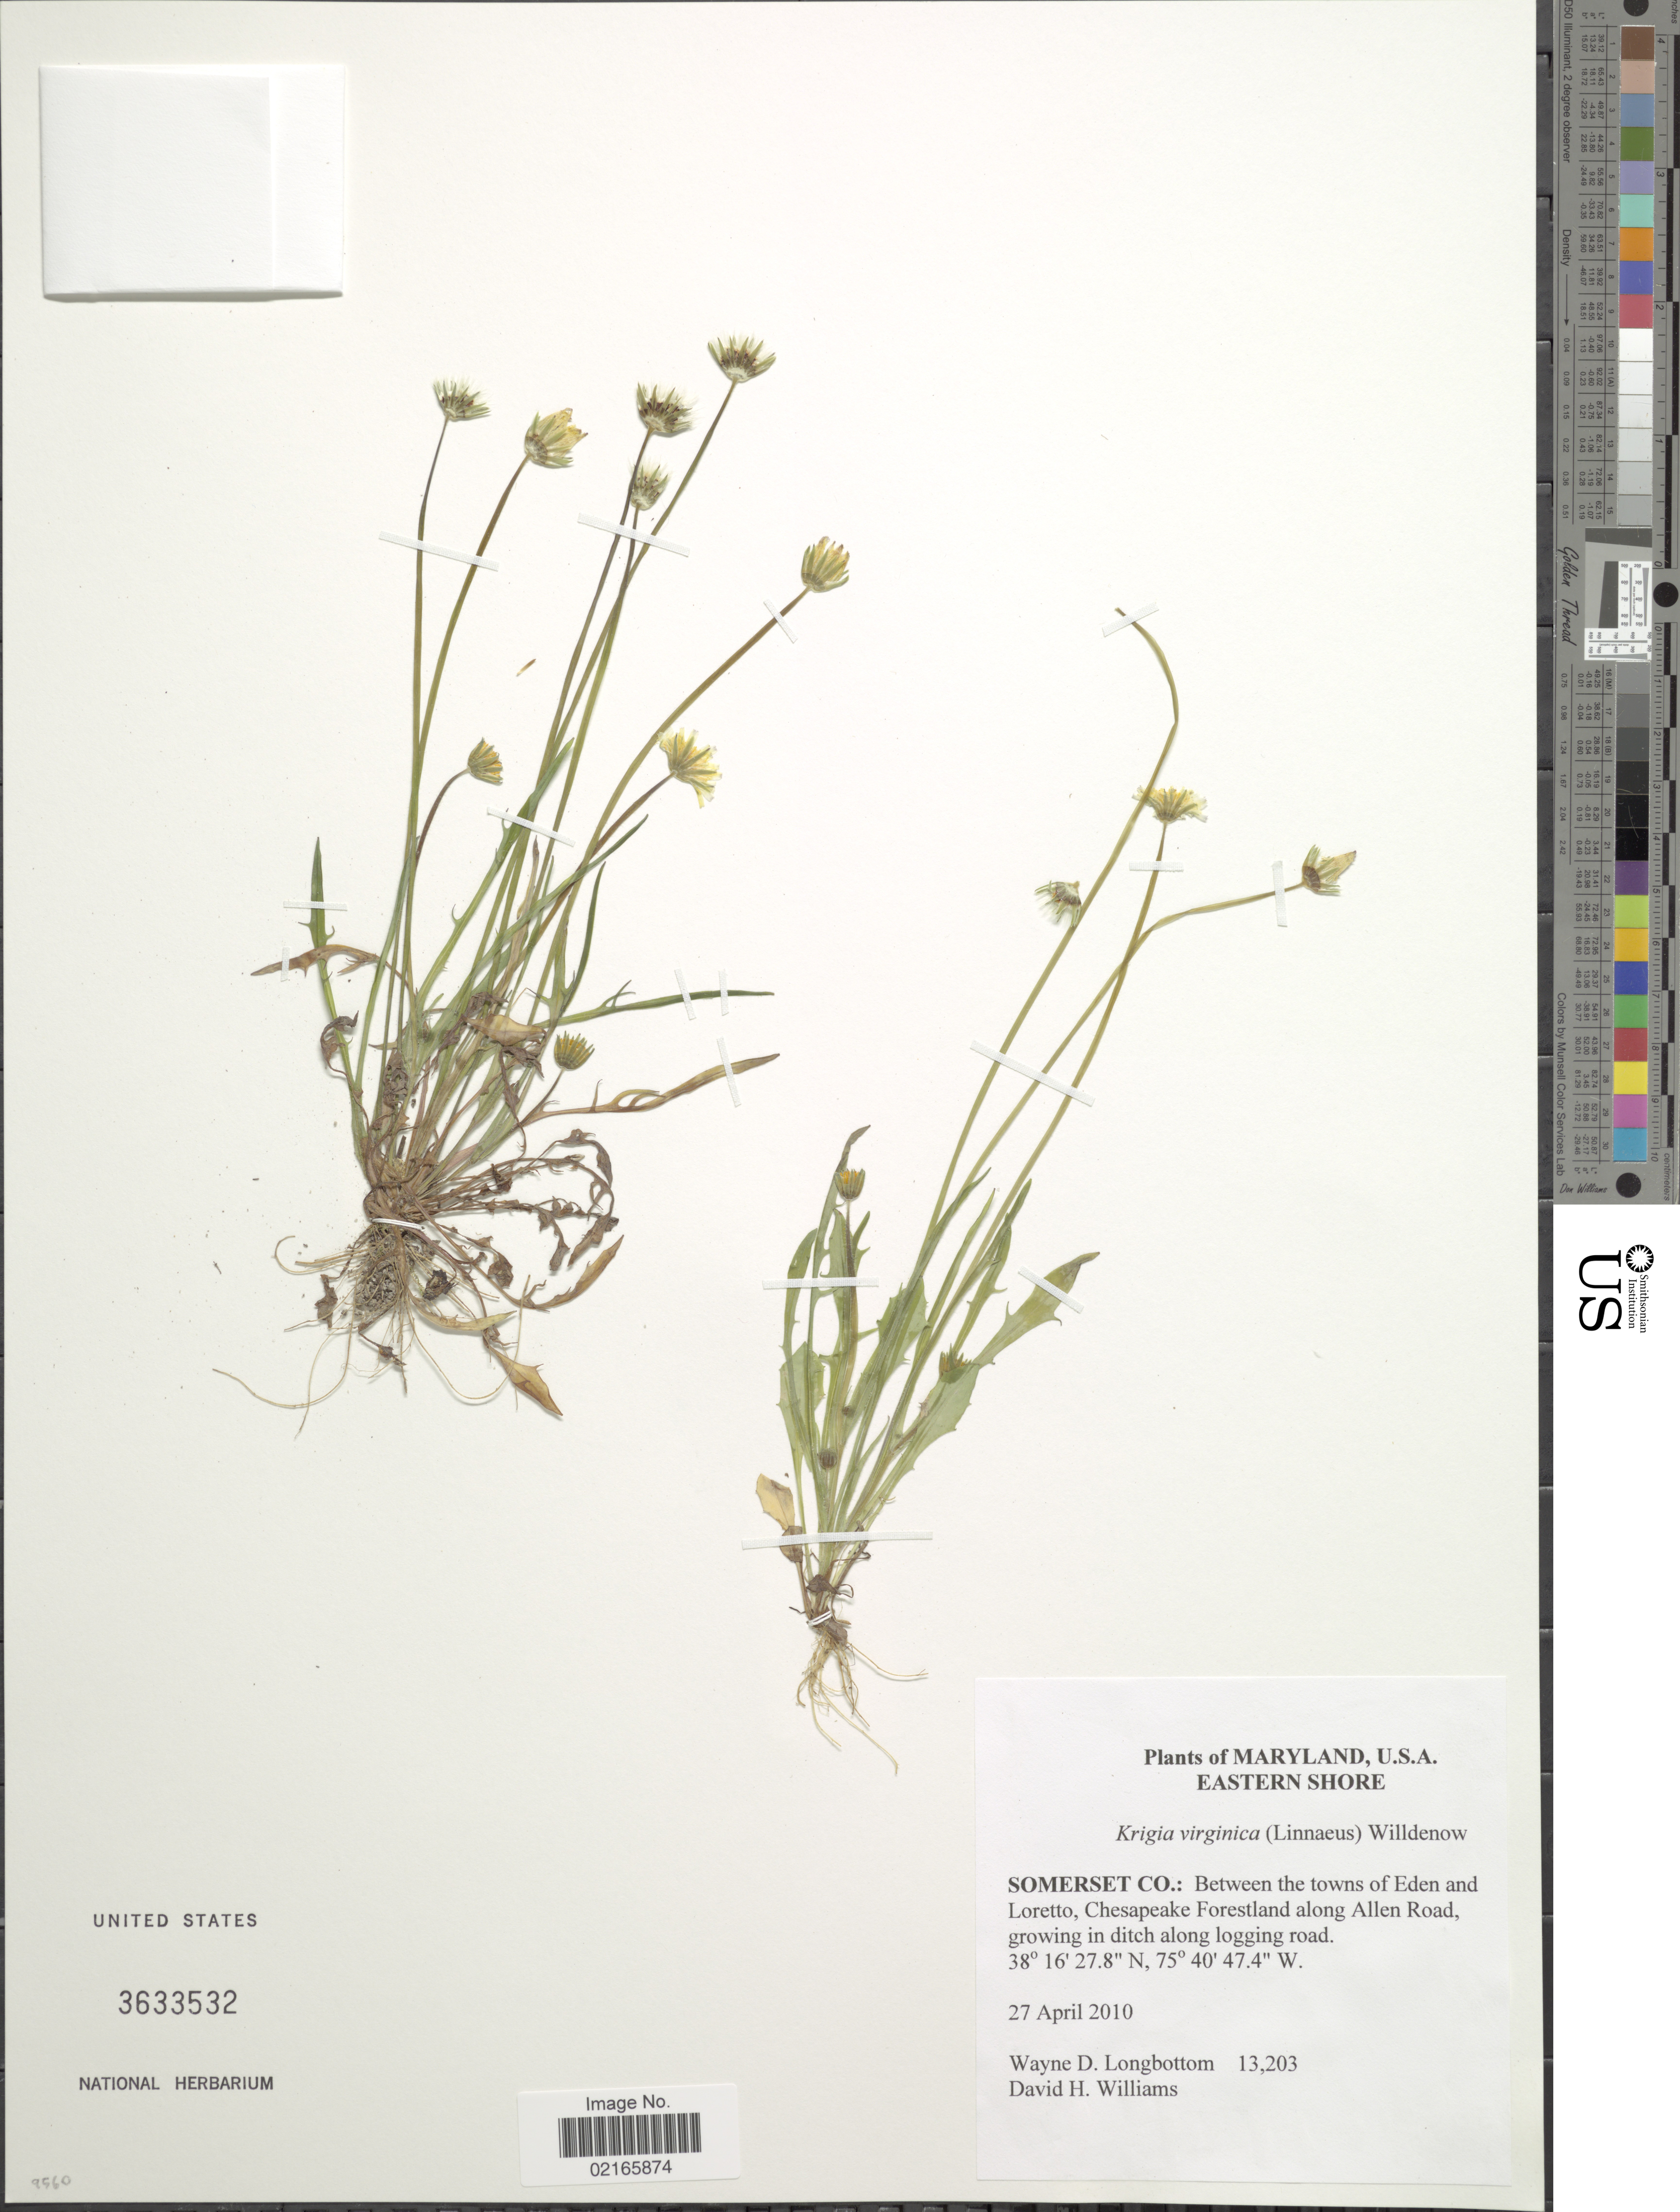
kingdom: Plantae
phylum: Tracheophyta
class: Magnoliopsida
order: Asterales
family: Asteraceae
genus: Krigia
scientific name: Krigia virginica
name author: (L.) Willd.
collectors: W. D. Longbottom & D. E. Williams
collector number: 13203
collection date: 2010-04-27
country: United States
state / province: Maryland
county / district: Somerset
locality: Eastern Shore, Somerset Co.: between the towns of Eden and Loretto, Chesapeake Forestland along Allen Road, growing in ditch along logging road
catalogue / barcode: US 3633532